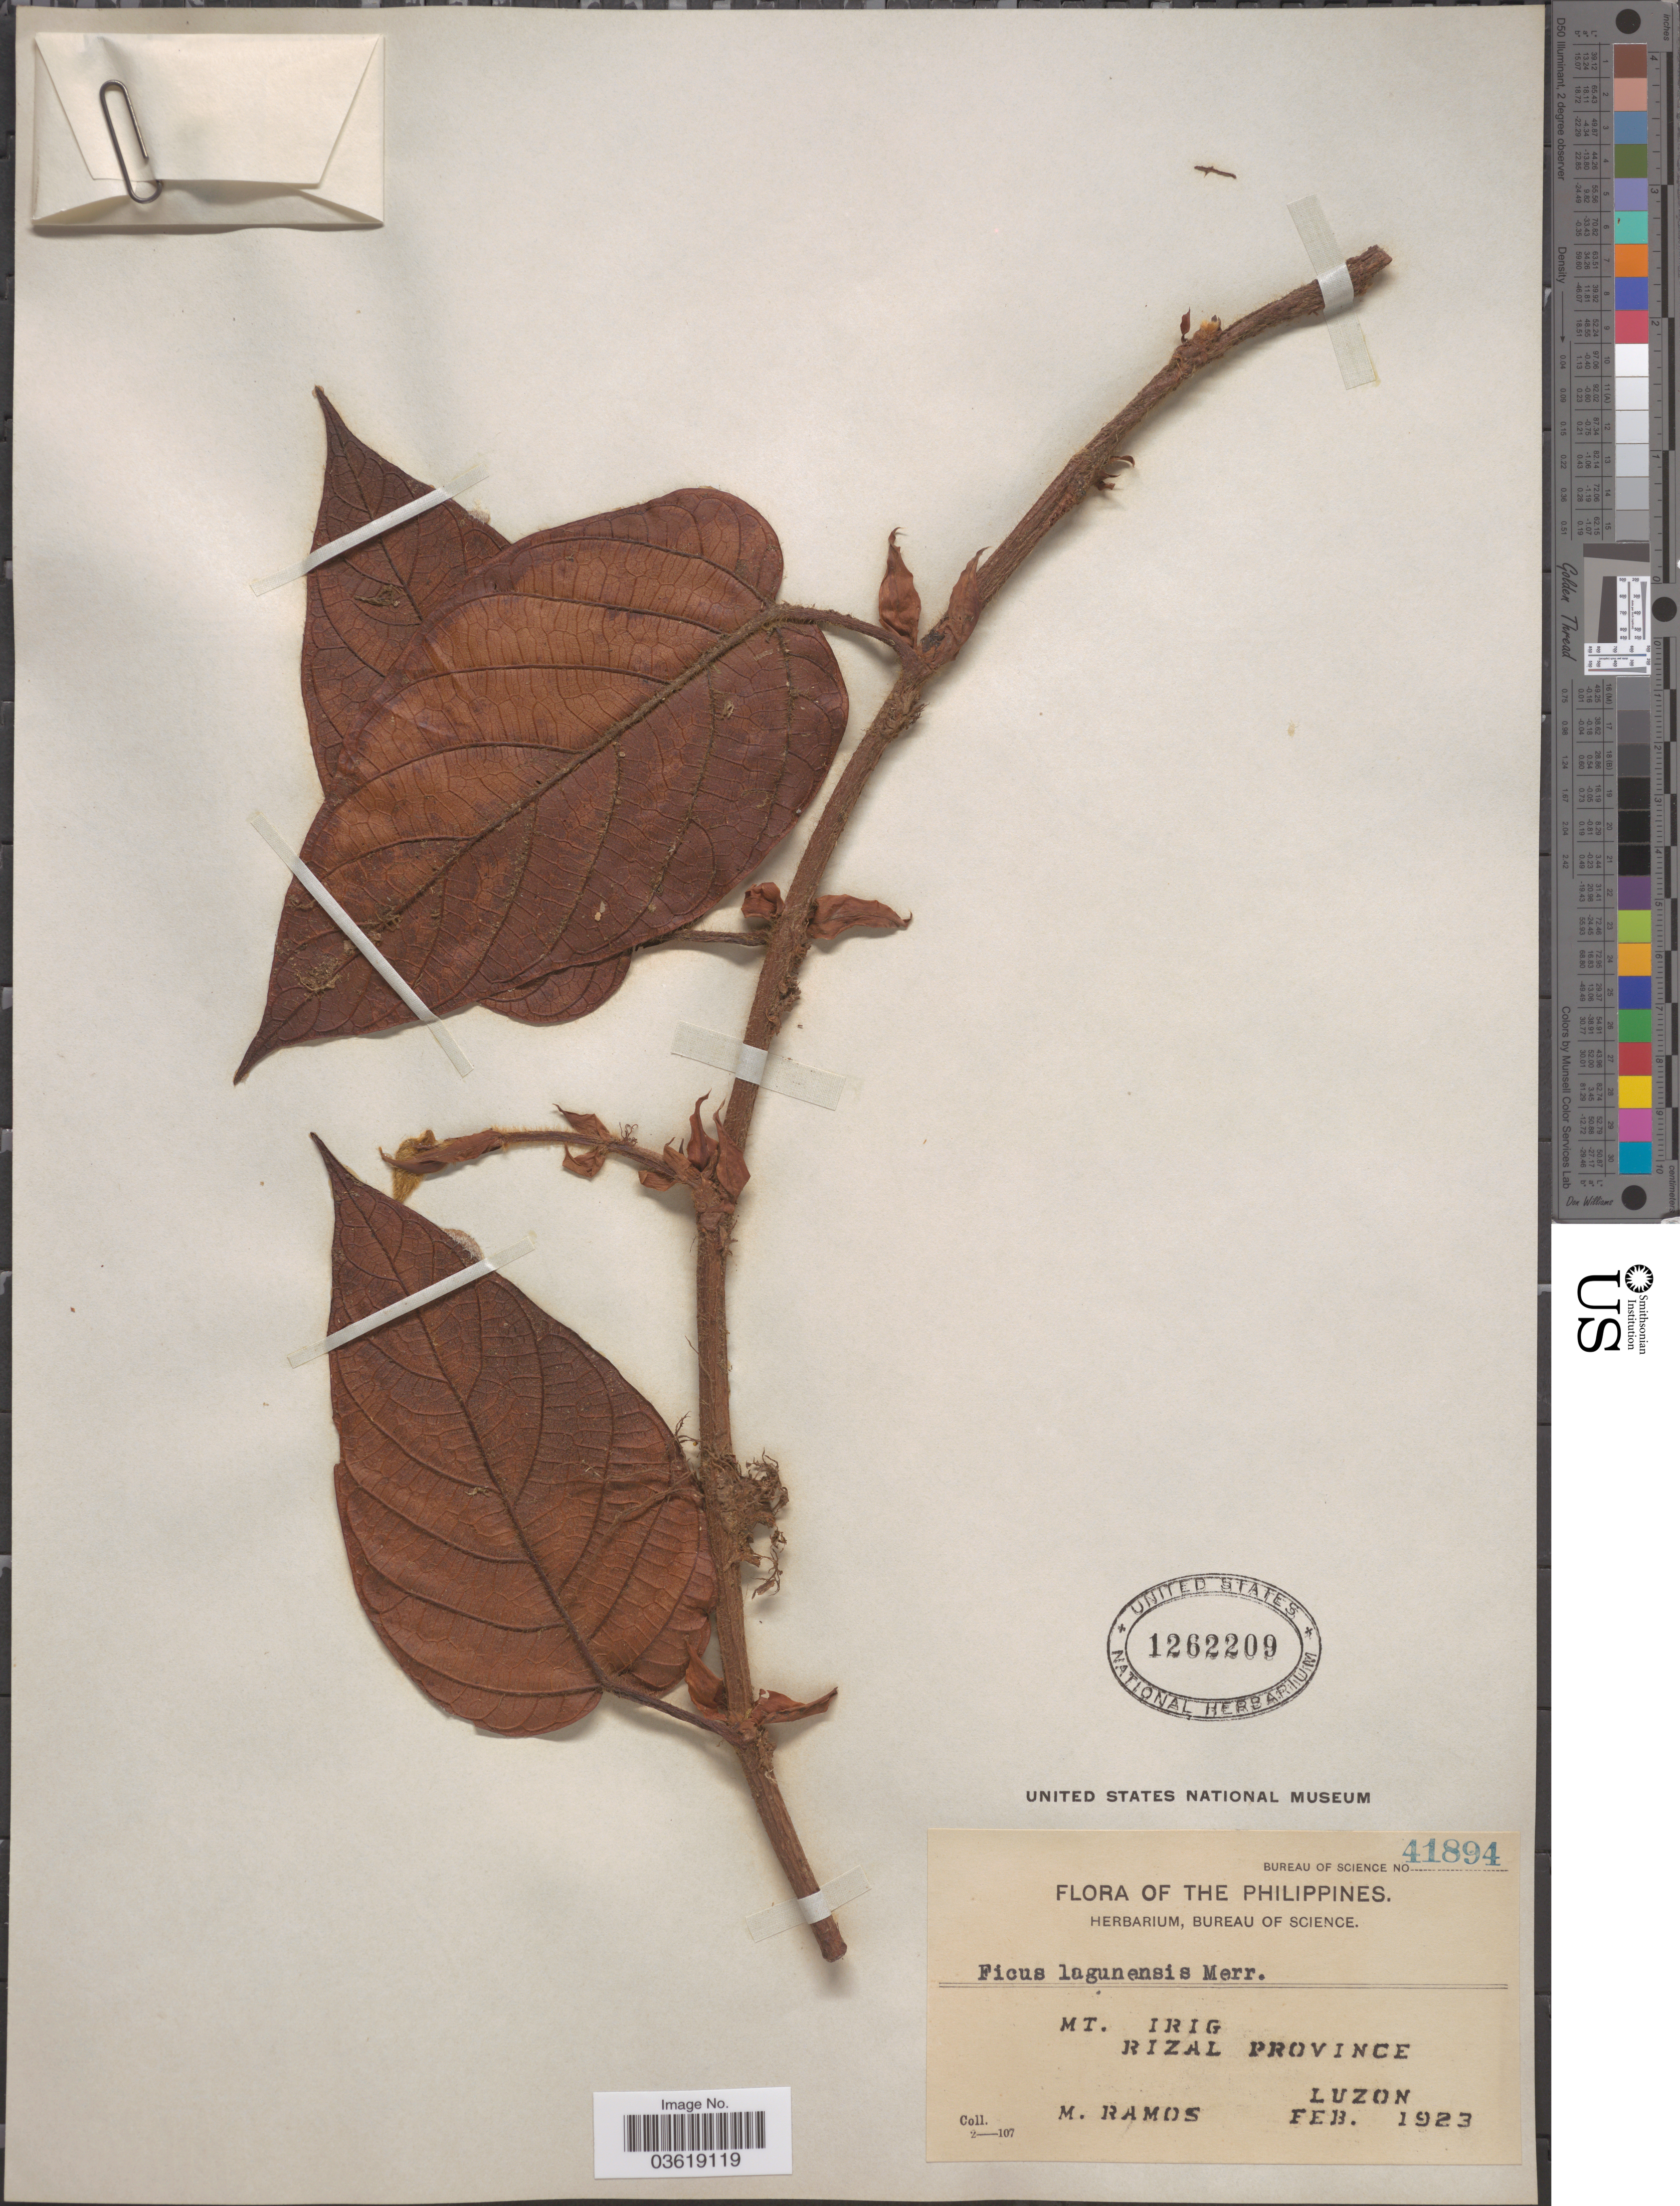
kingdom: Plantae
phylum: Tracheophyta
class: Magnoliopsida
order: Rosales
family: Moraceae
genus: Ficus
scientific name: Ficus lagunensis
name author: Merr.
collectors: M. Ramos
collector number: Bureau of Science 41894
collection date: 1923-02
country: Philippines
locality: Mt. Irig. Rizal Province, Luzon.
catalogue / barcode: US 1262209